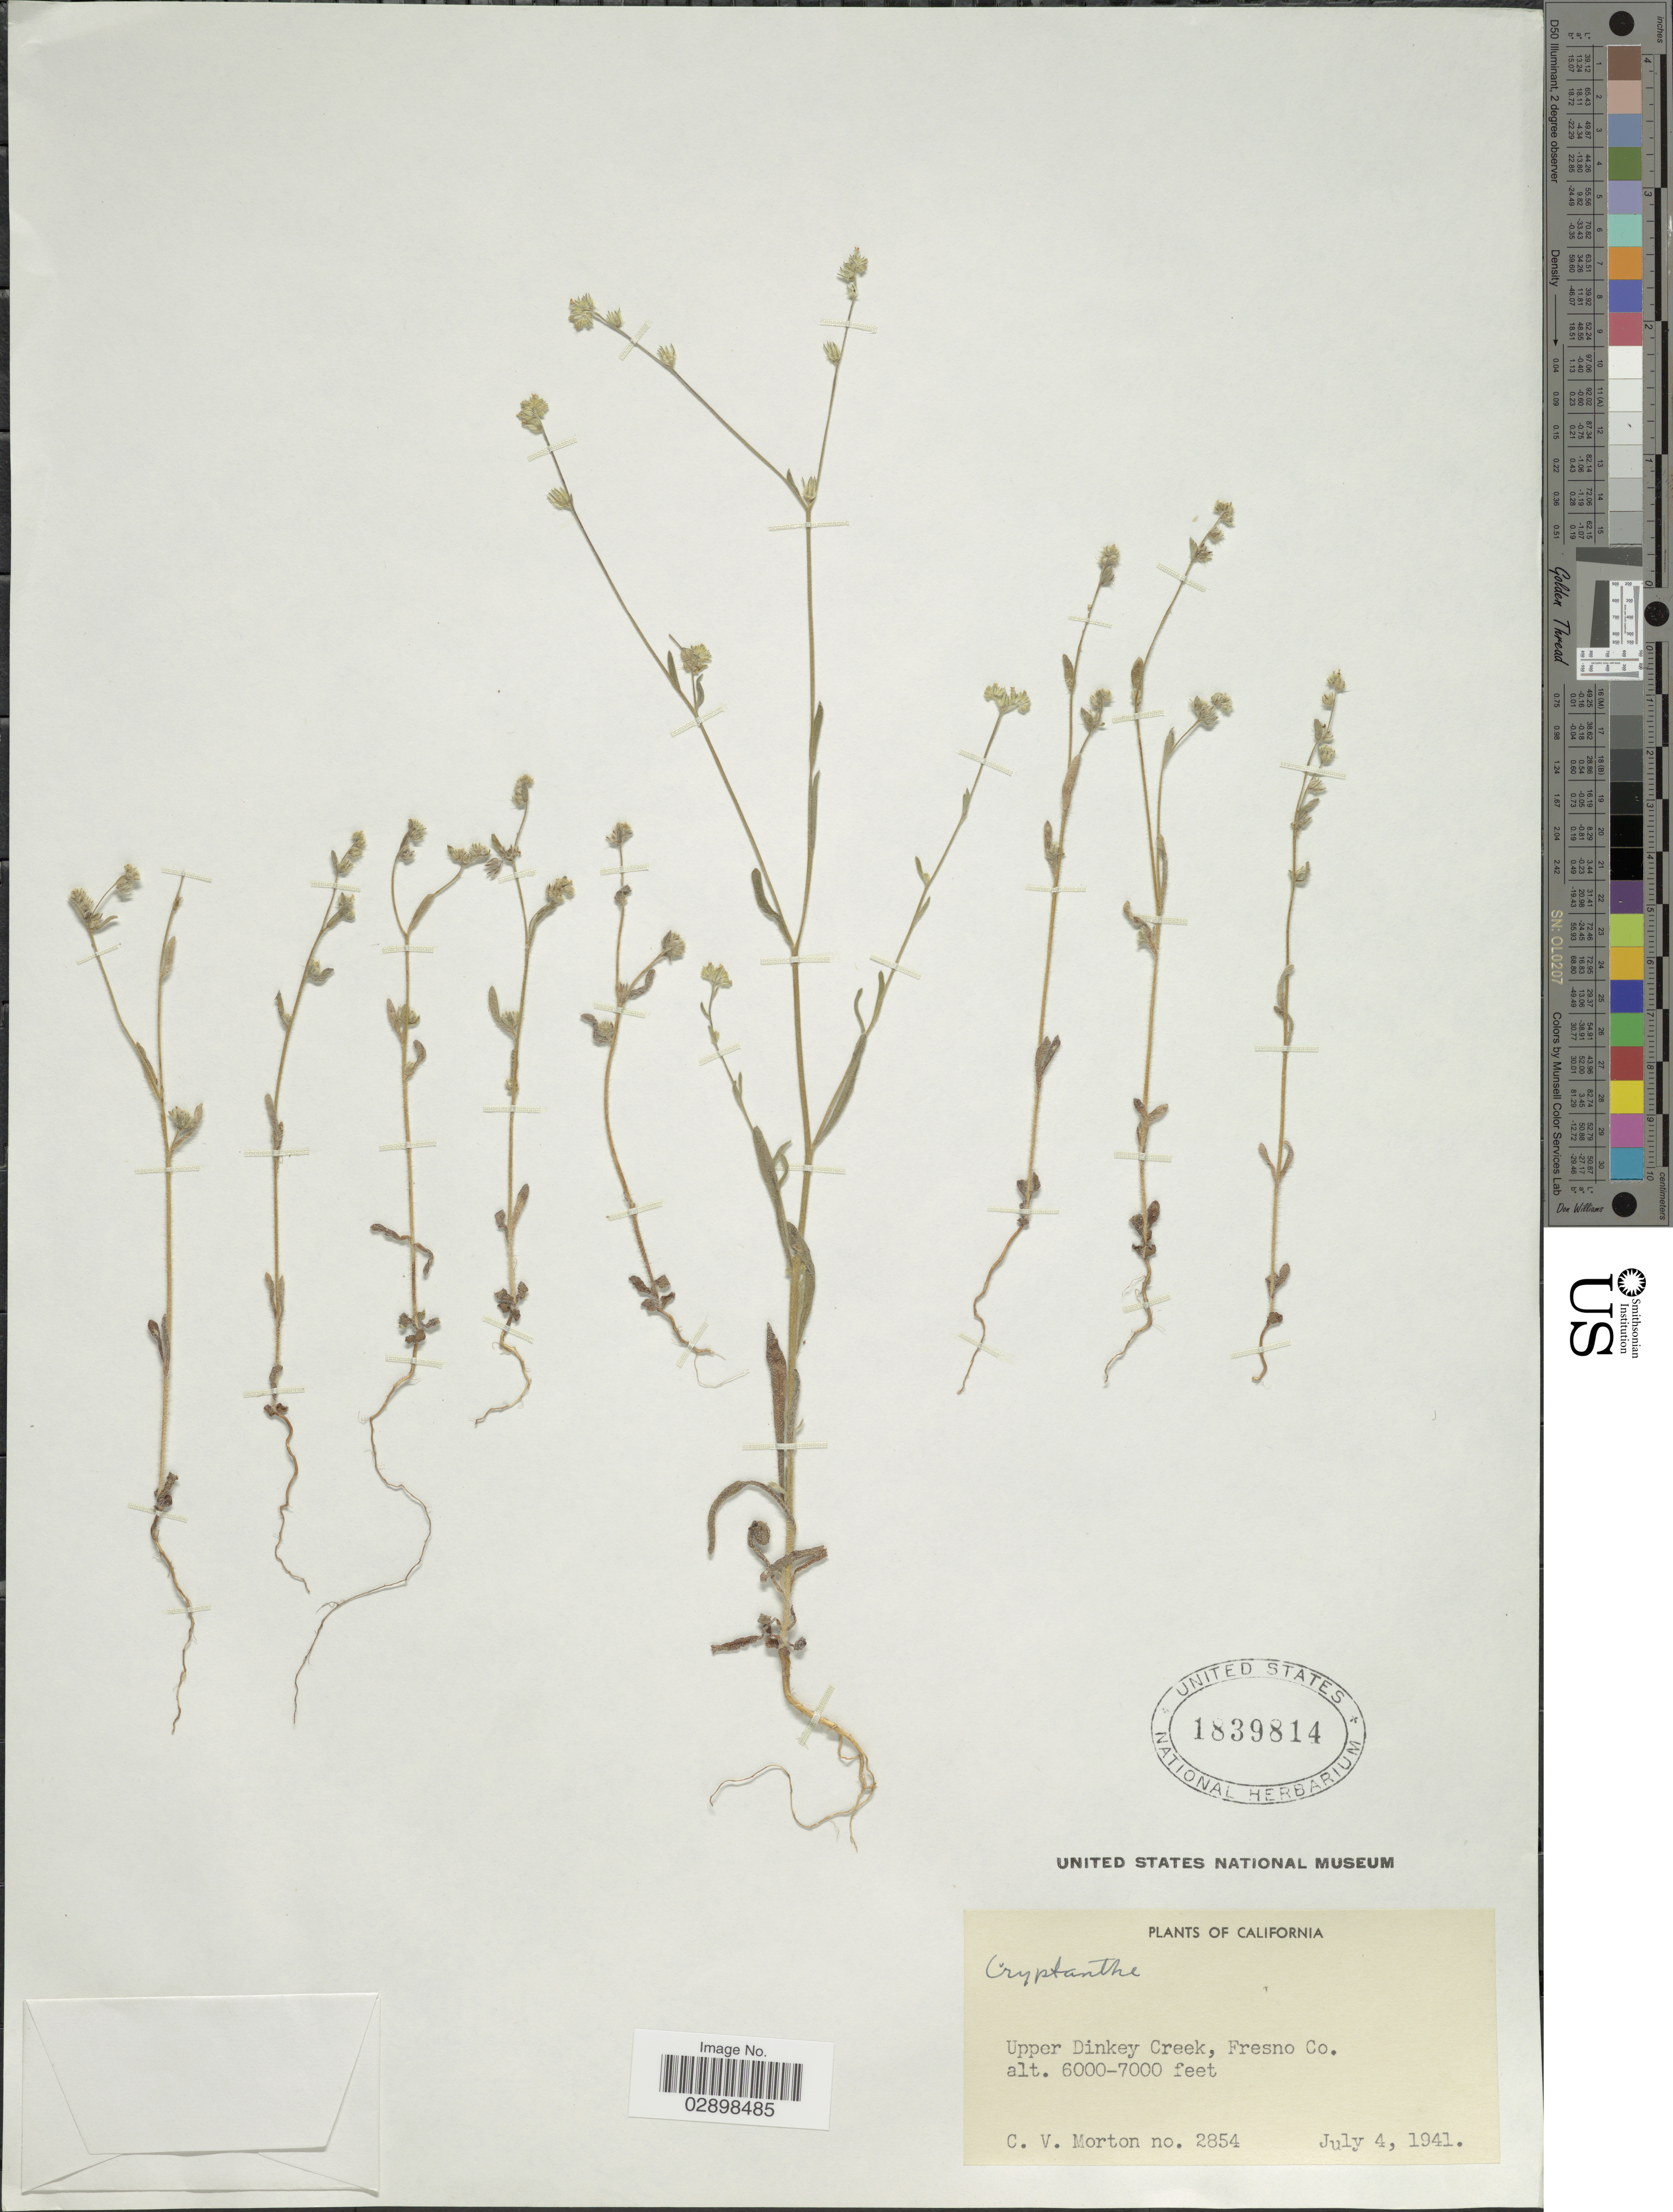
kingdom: Plantae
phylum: Tracheophyta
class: Magnoliopsida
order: Boraginales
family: Boraginaceae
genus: Cryptantha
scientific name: Cryptantha sp.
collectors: C. V. Morton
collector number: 2854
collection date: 1941-07-04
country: United States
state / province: California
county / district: Fresno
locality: Upper Dinkey Creek, Fresno Co.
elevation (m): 1829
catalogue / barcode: US 1839814